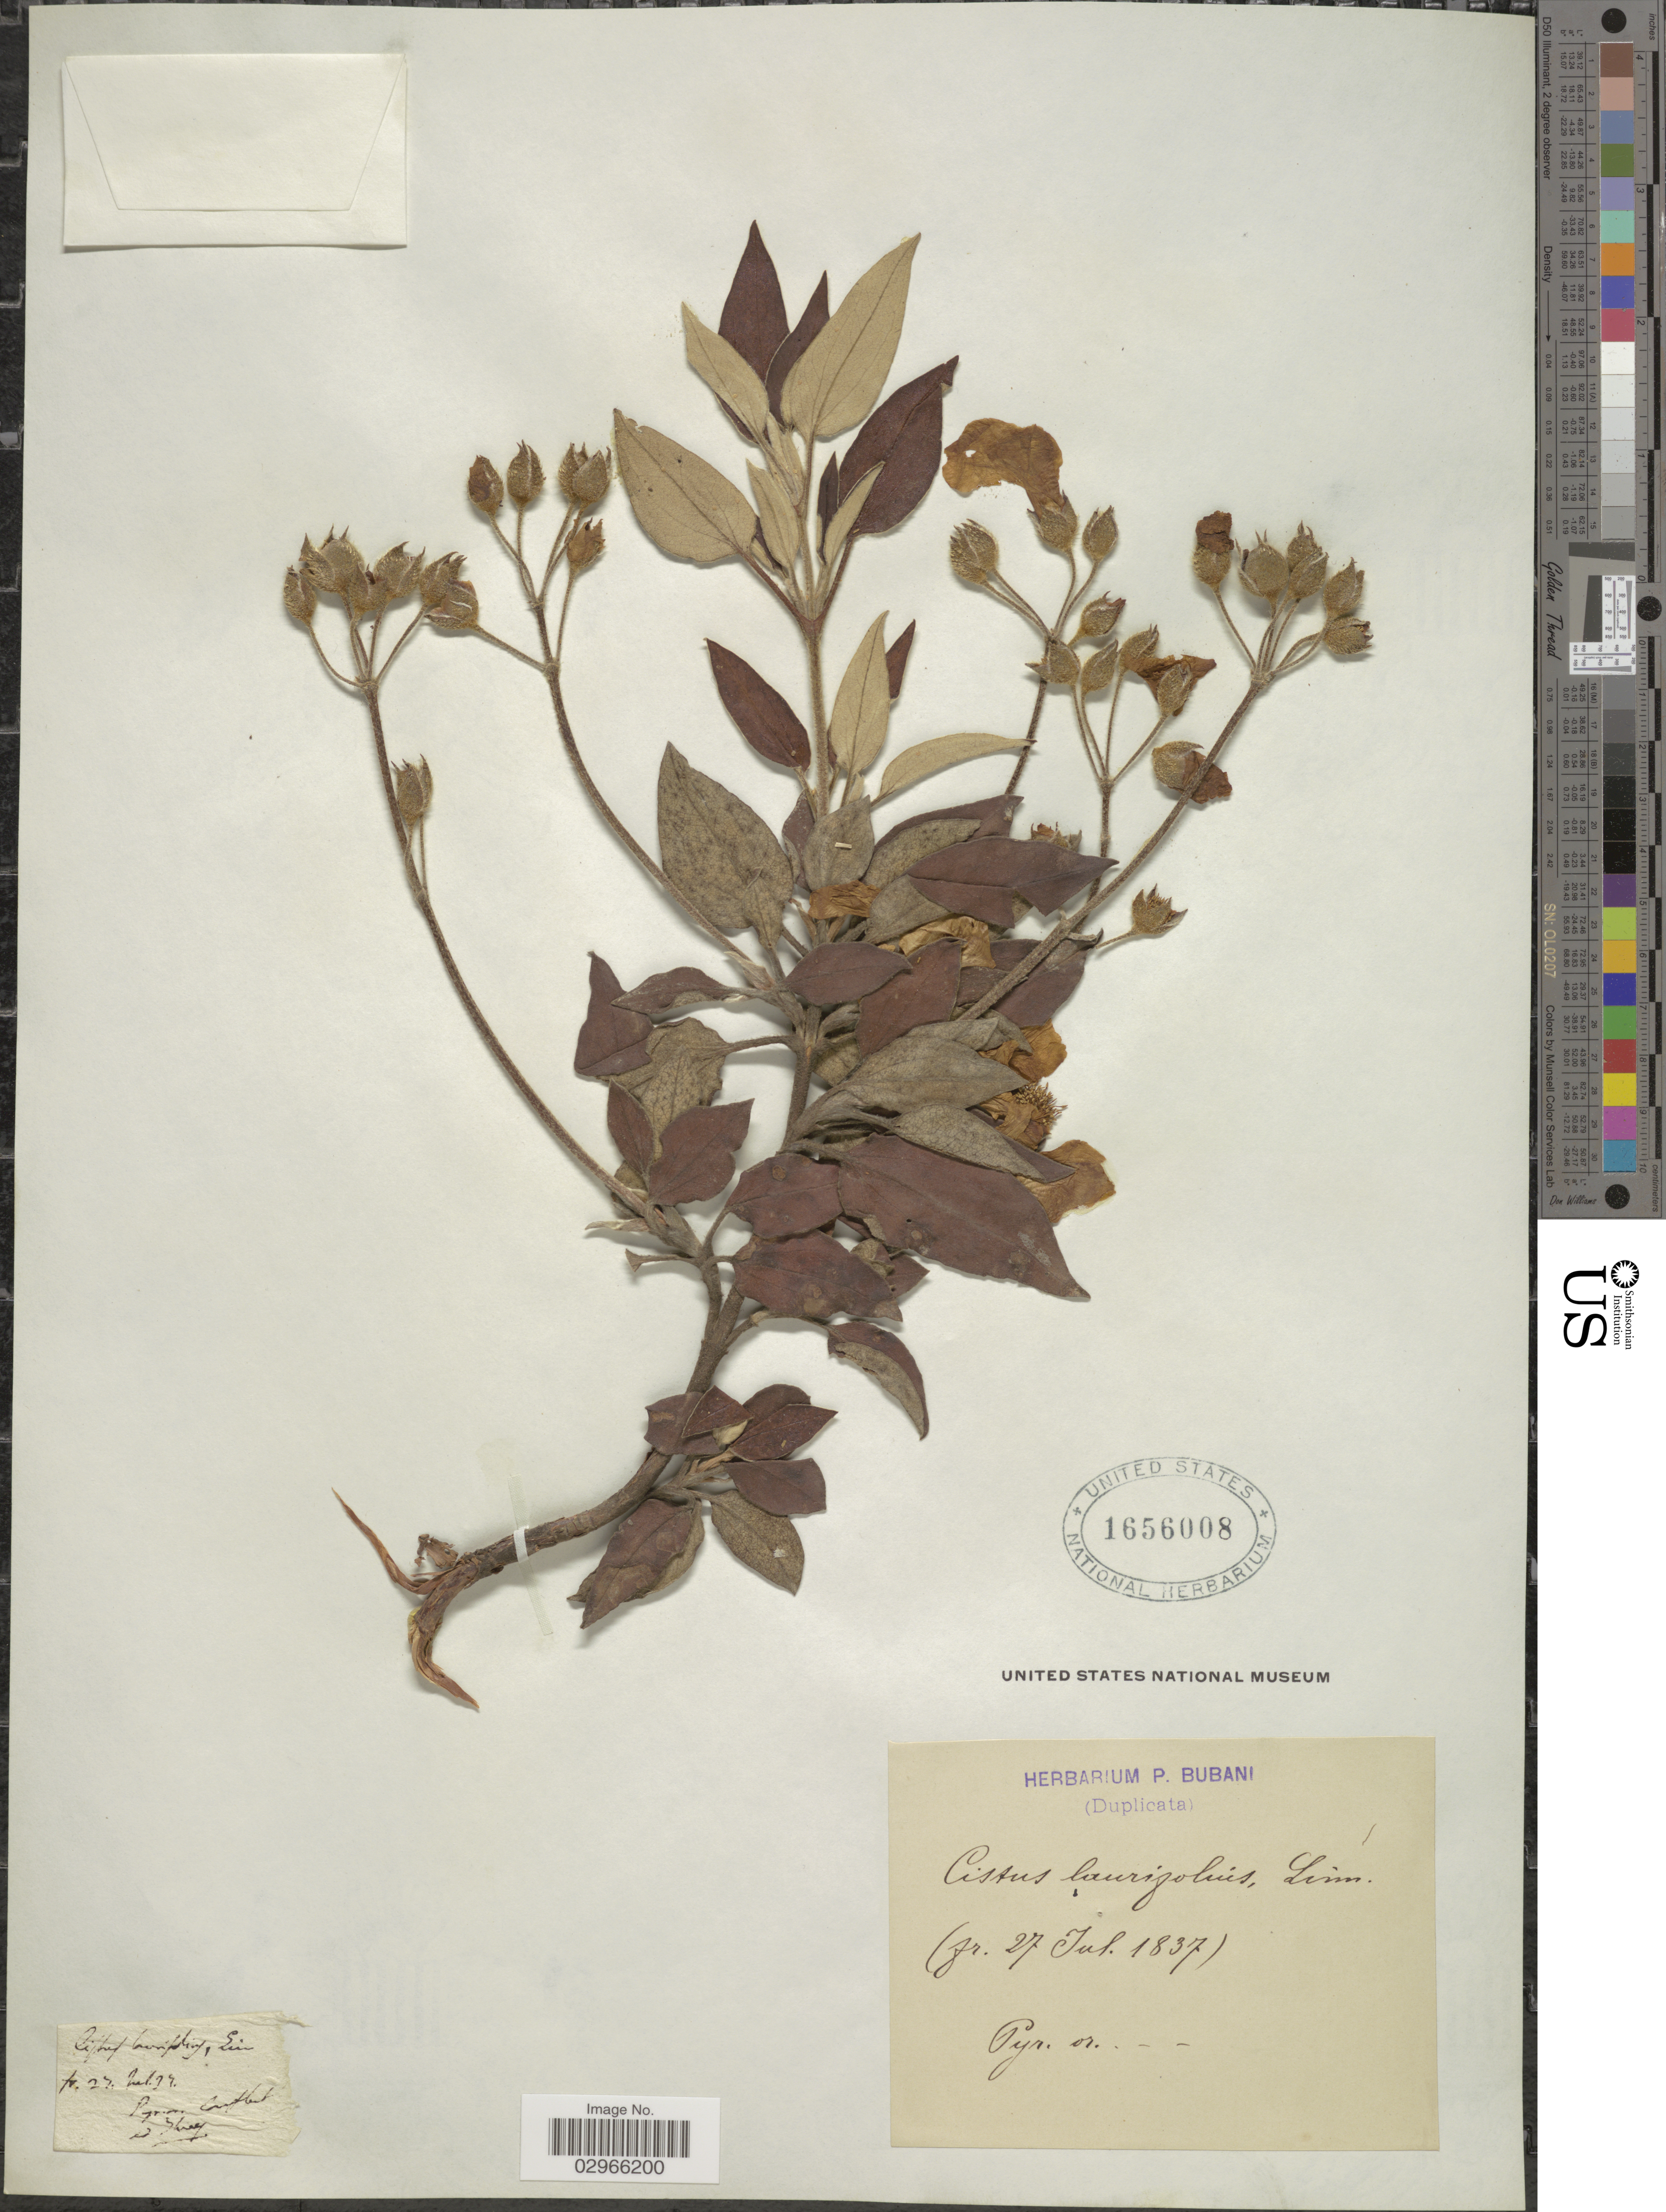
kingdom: Plantae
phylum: Tracheophyta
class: Magnoliopsida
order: Malvales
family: Cistaceae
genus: Cistus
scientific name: Cistus laurifolius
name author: L.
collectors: ex herb. P. Bubani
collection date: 1837-07-27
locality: Pyr. or. Campbet. [unsure placement] [interpreted]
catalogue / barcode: US 1656008